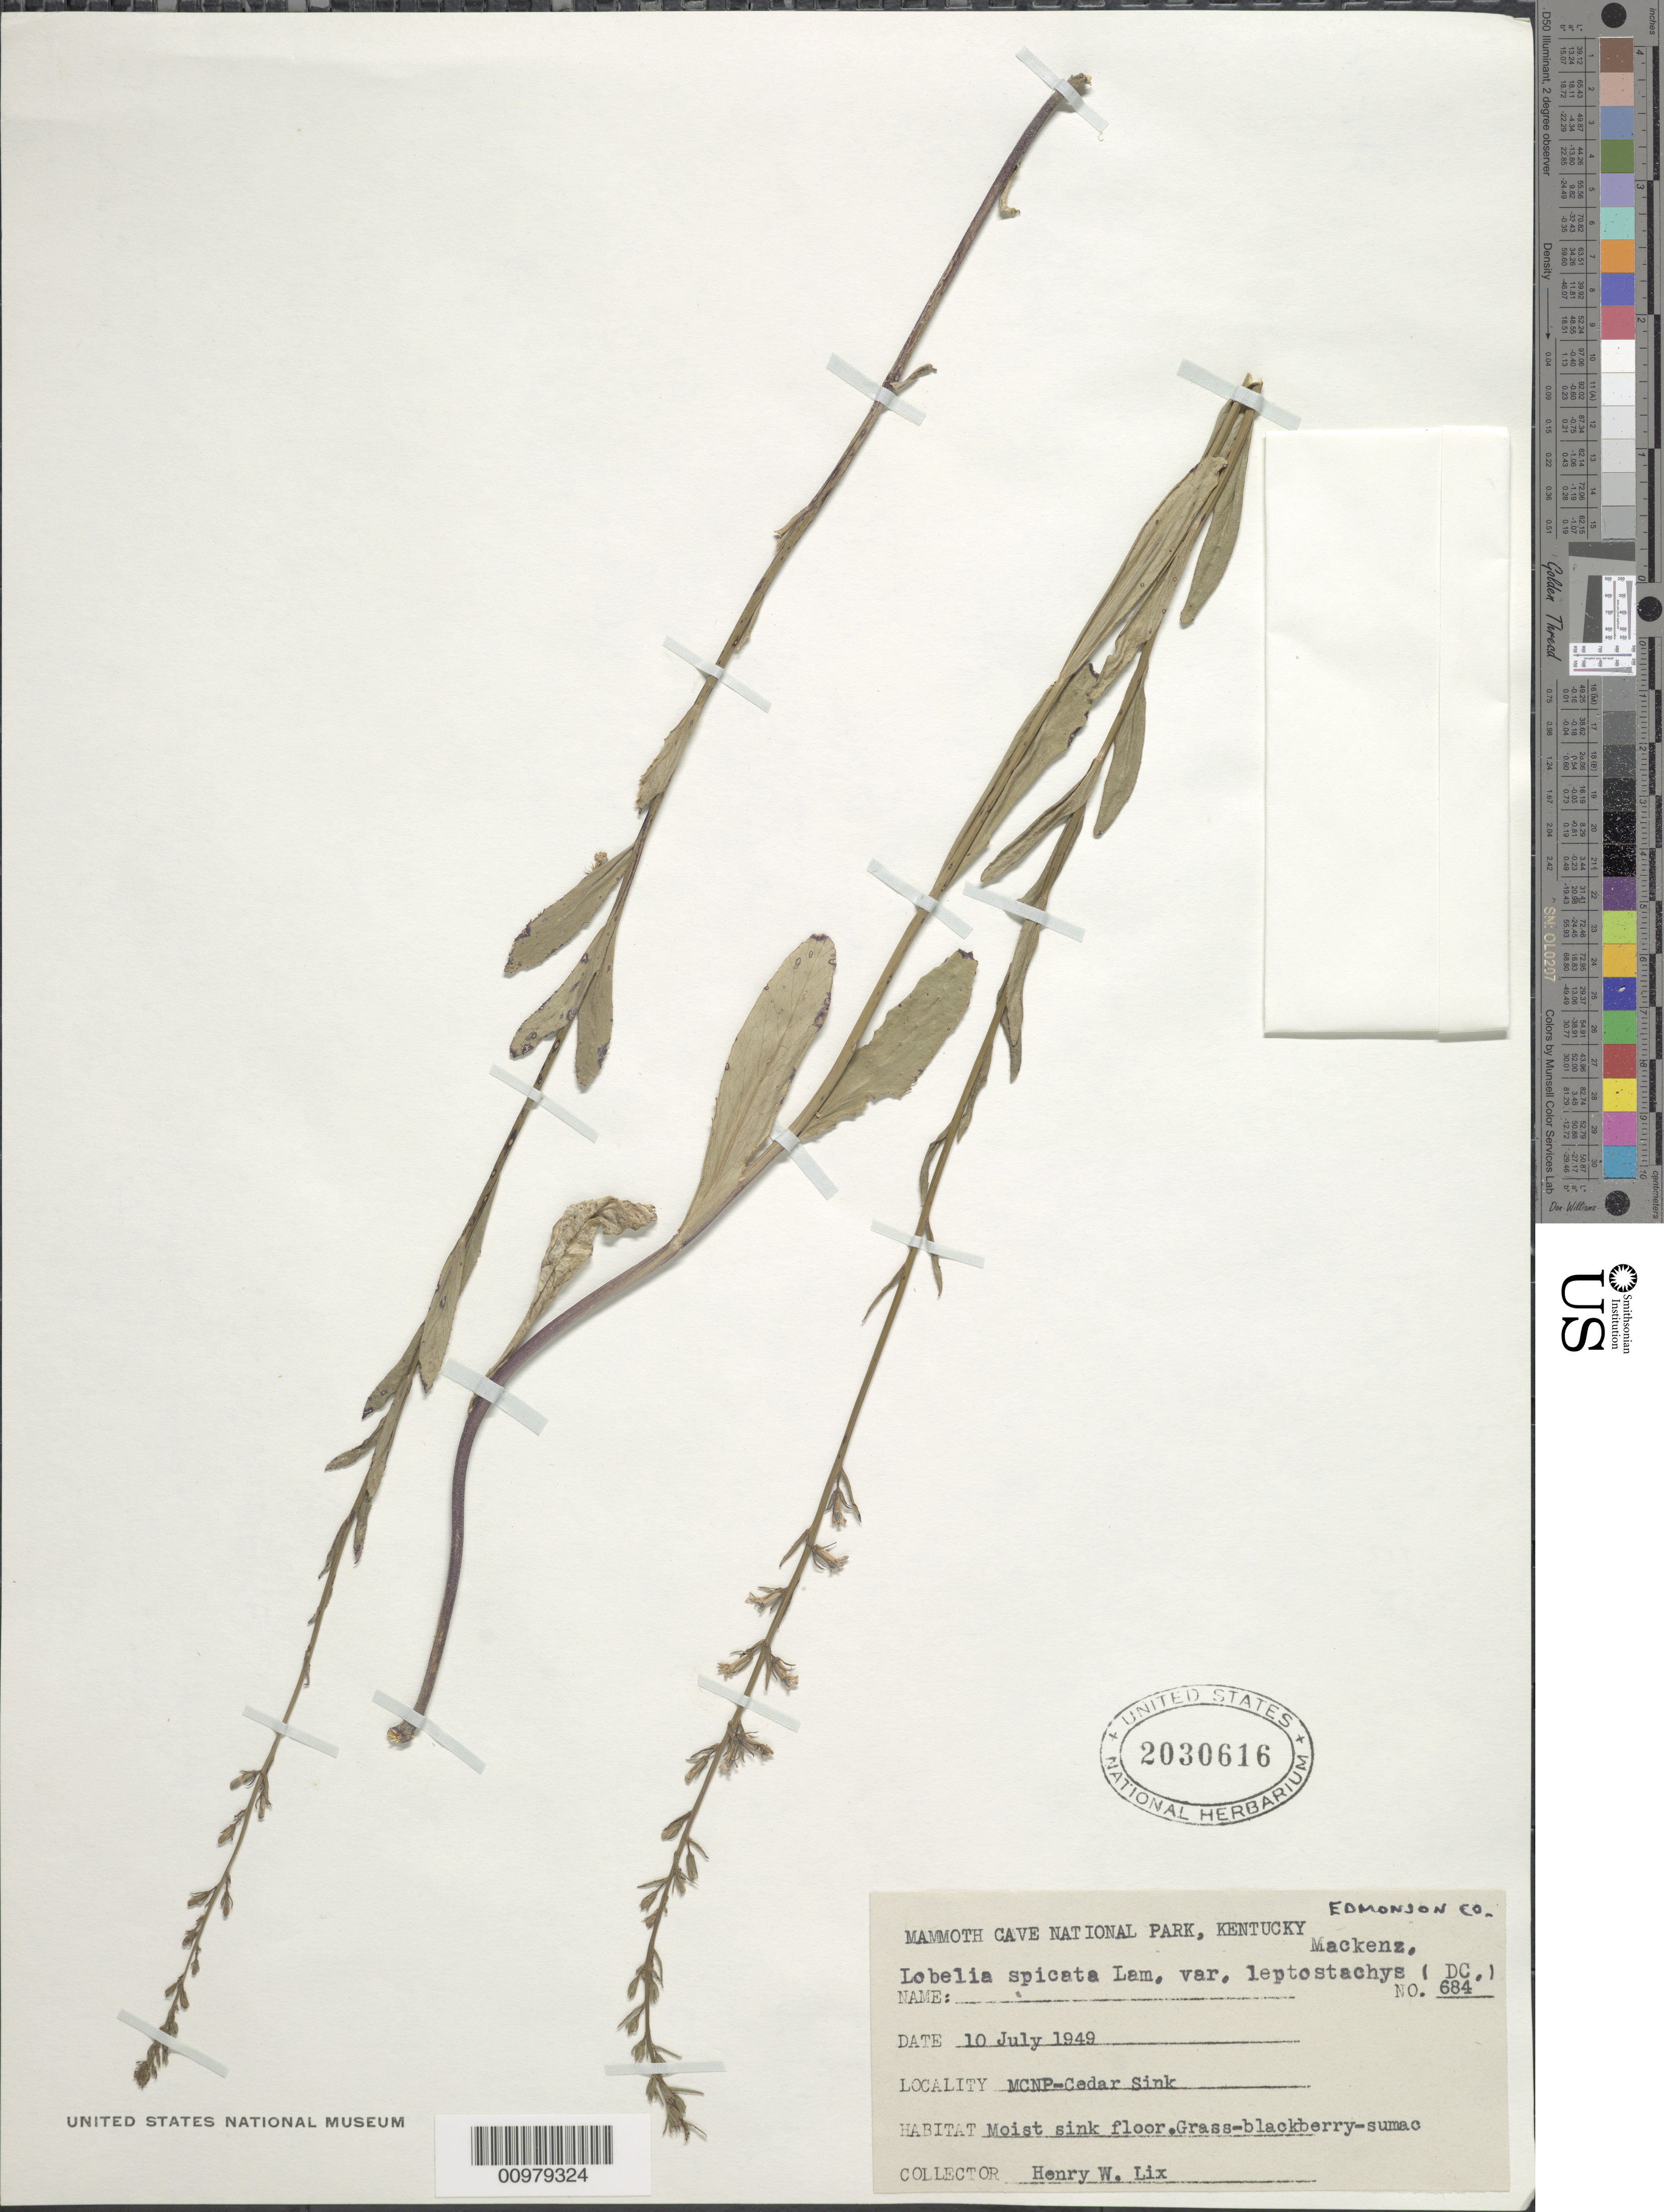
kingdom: Plantae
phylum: Tracheophyta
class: Magnoliopsida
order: Asterales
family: Campanulaceae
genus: Lobelia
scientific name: Lobelia spicata var. leptostachys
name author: (A. DC.) Mack. & Bush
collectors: H. W. Lix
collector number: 684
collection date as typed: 10 July 1949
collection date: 1949-07-10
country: United States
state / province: Kentucky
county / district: Edmonson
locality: Mammoth Cave National Park - Cedar Sink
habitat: moist sink floor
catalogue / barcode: US 2030616